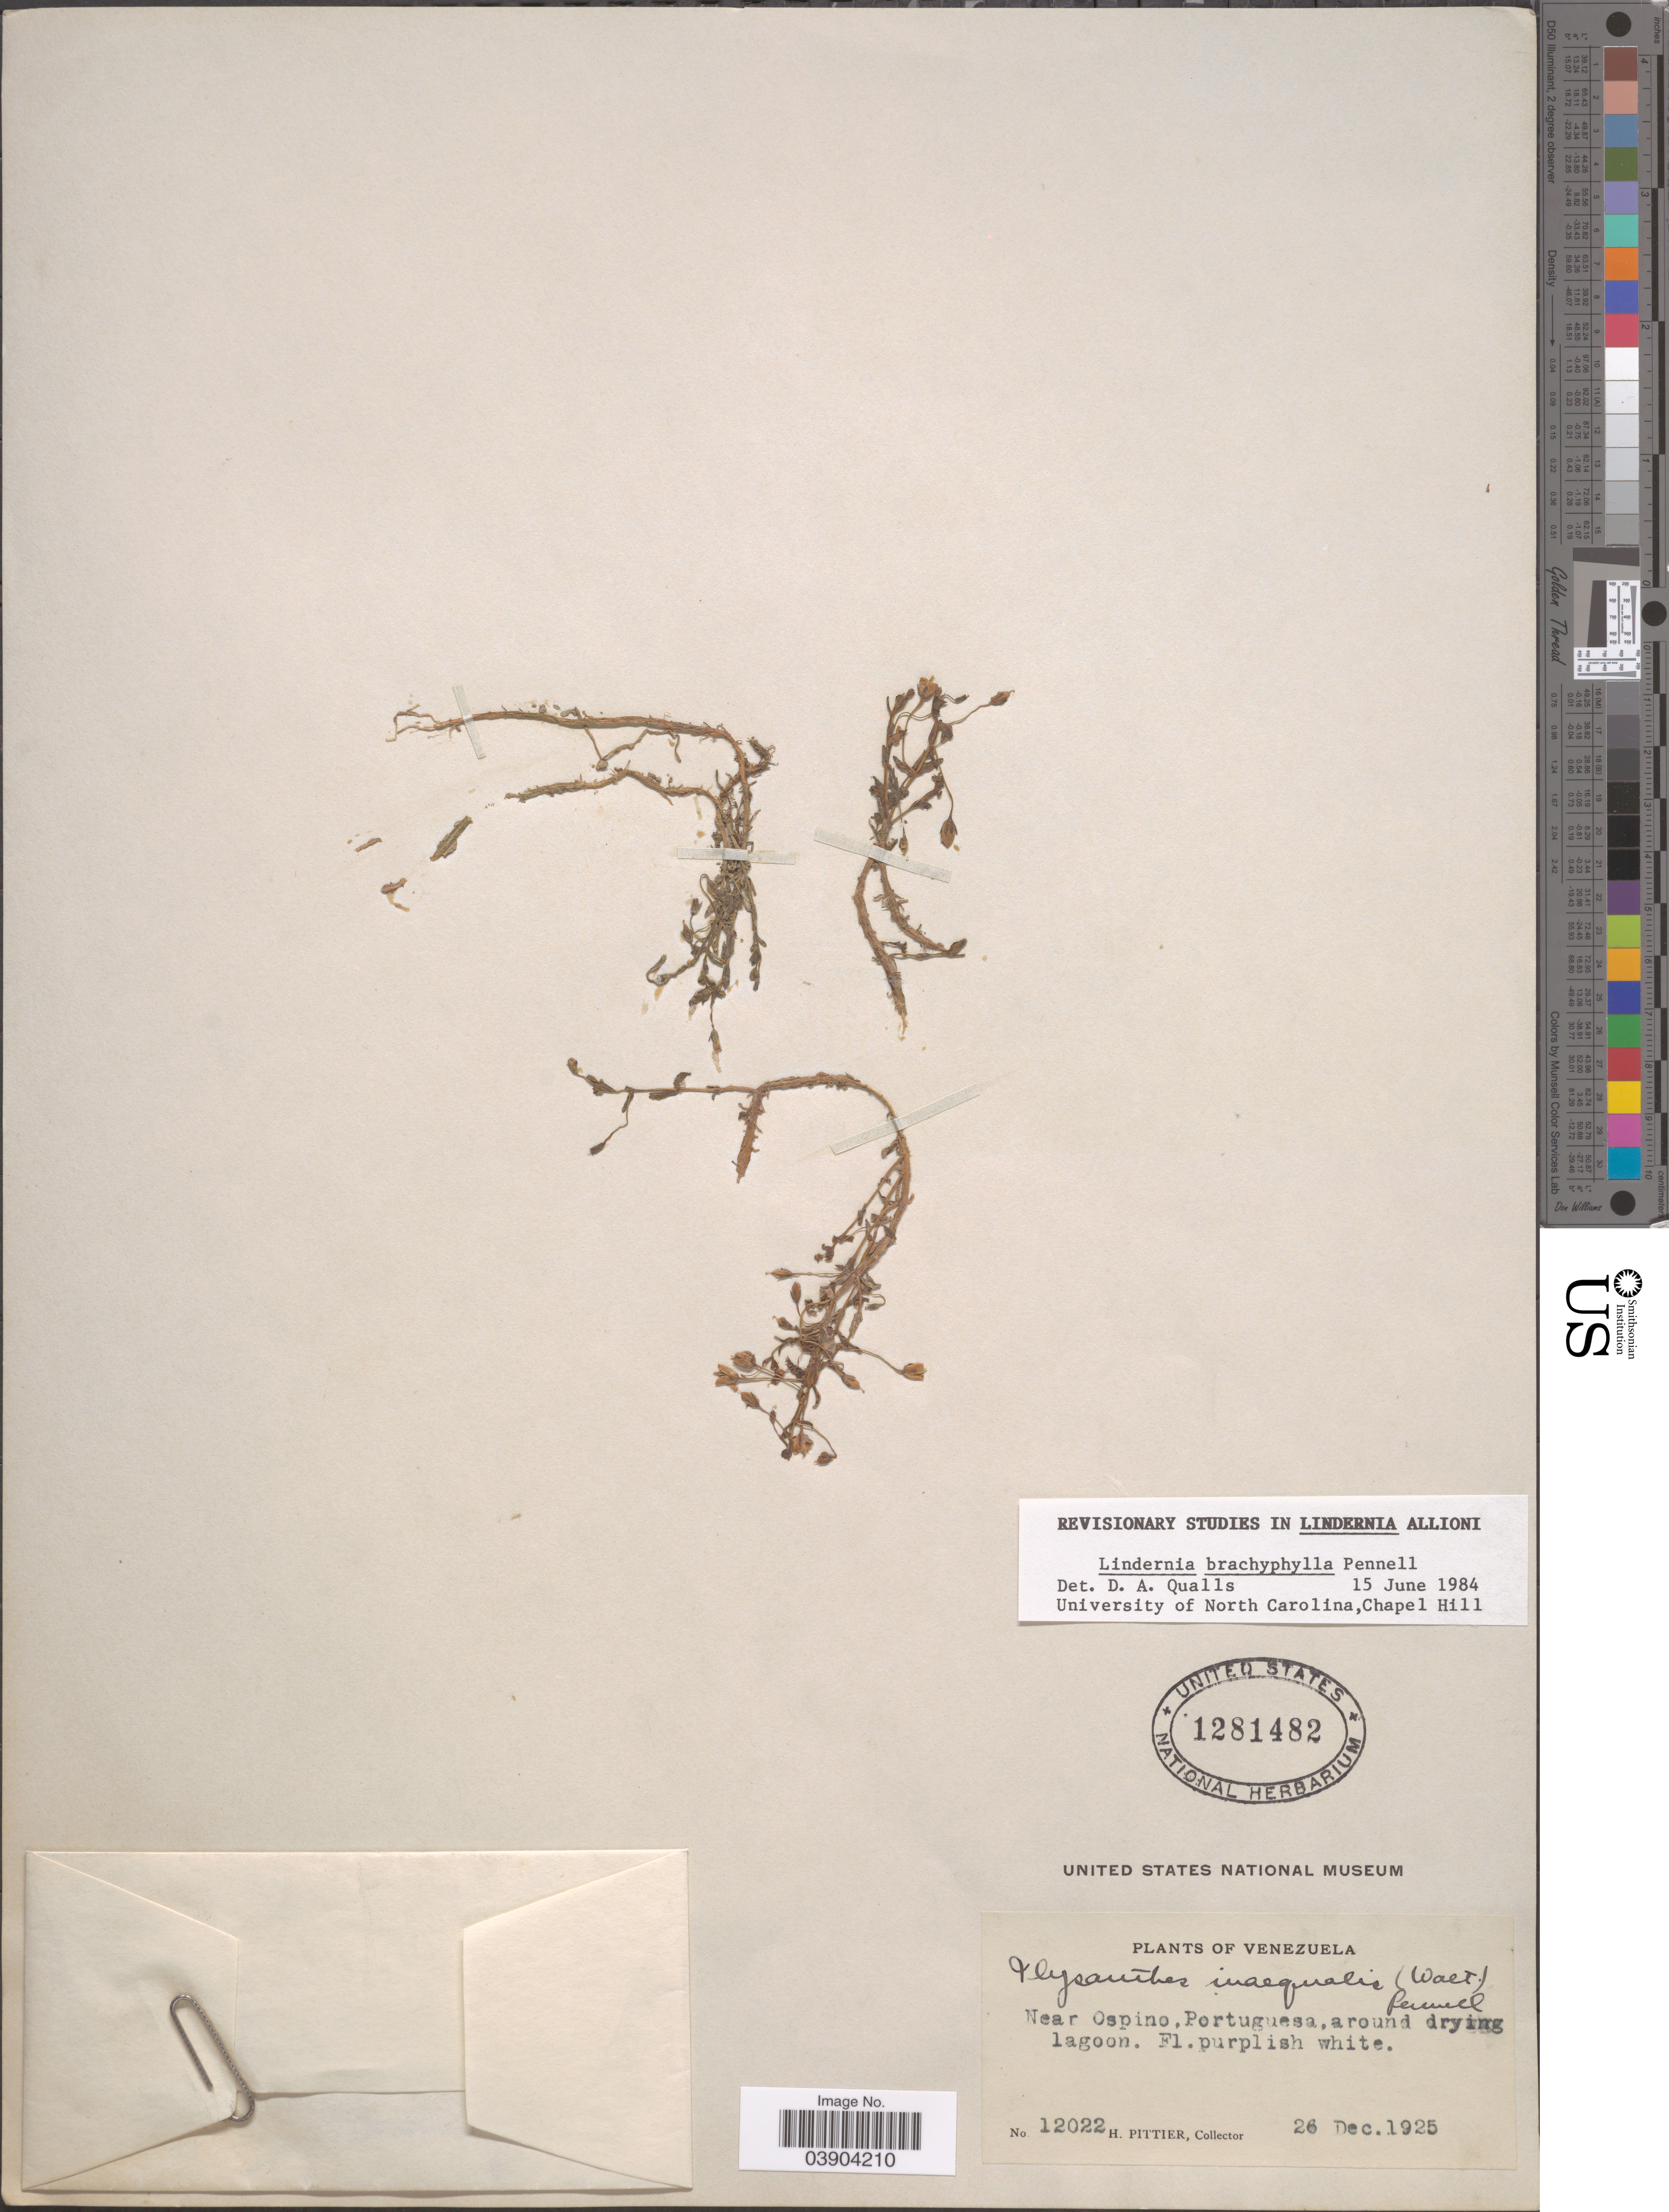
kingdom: Plantae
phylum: Tracheophyta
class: Magnoliopsida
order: Lamiales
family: Linderniaceae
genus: Lindernia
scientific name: Lindernia brachyphylla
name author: Pennell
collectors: H. F. Pittier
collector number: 12022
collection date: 1925-12-26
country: Venezuela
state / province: Portuguesa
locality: Near Ospino, around drying lagoon.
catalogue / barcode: US 1281482